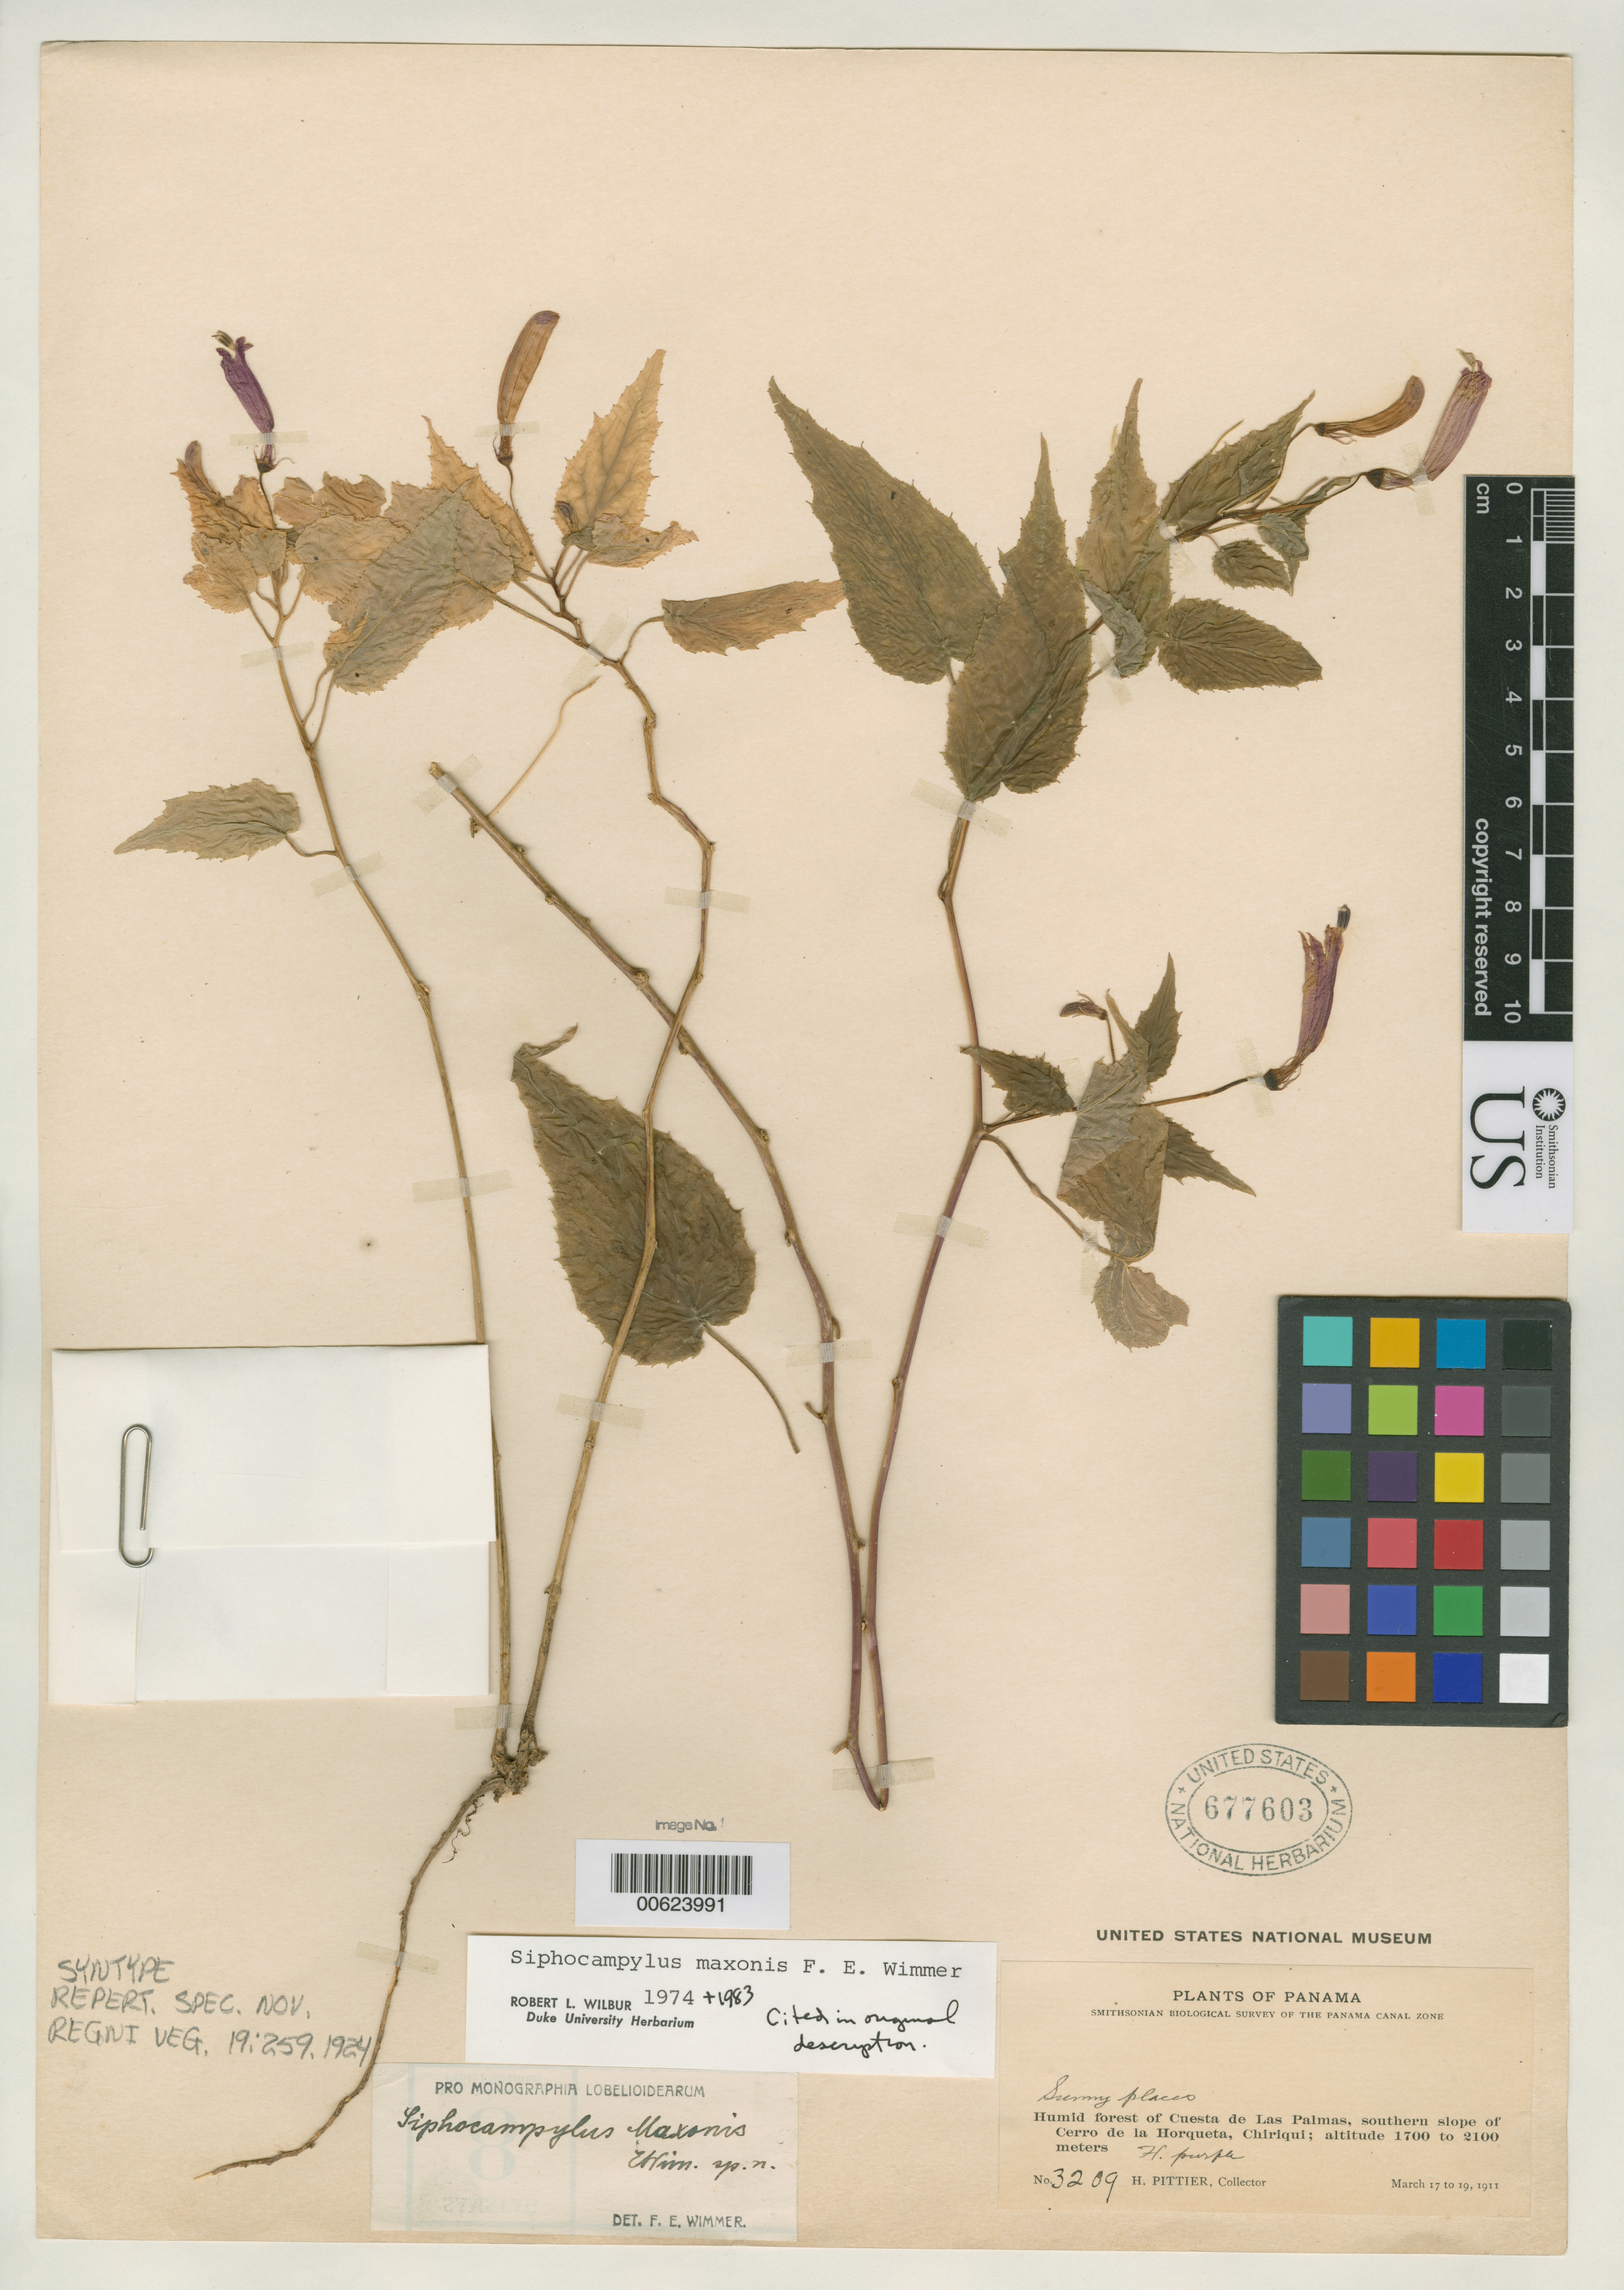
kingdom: Plantae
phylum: Tracheophyta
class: Magnoliopsida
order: Asterales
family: Campanulaceae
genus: Siphocampylus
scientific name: Siphocampylus maxonis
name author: E. Wimm.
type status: Syntype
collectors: H. F. Pittier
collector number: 3209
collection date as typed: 17 Mar 1911 to 19 Mar 1911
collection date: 1911-03-17/1911-03-19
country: Panama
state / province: Chiriquí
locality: Forest of Cuestade Las Palmas, southern slope of Cerro de La Horqueta.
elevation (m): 1700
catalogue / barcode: US 677603